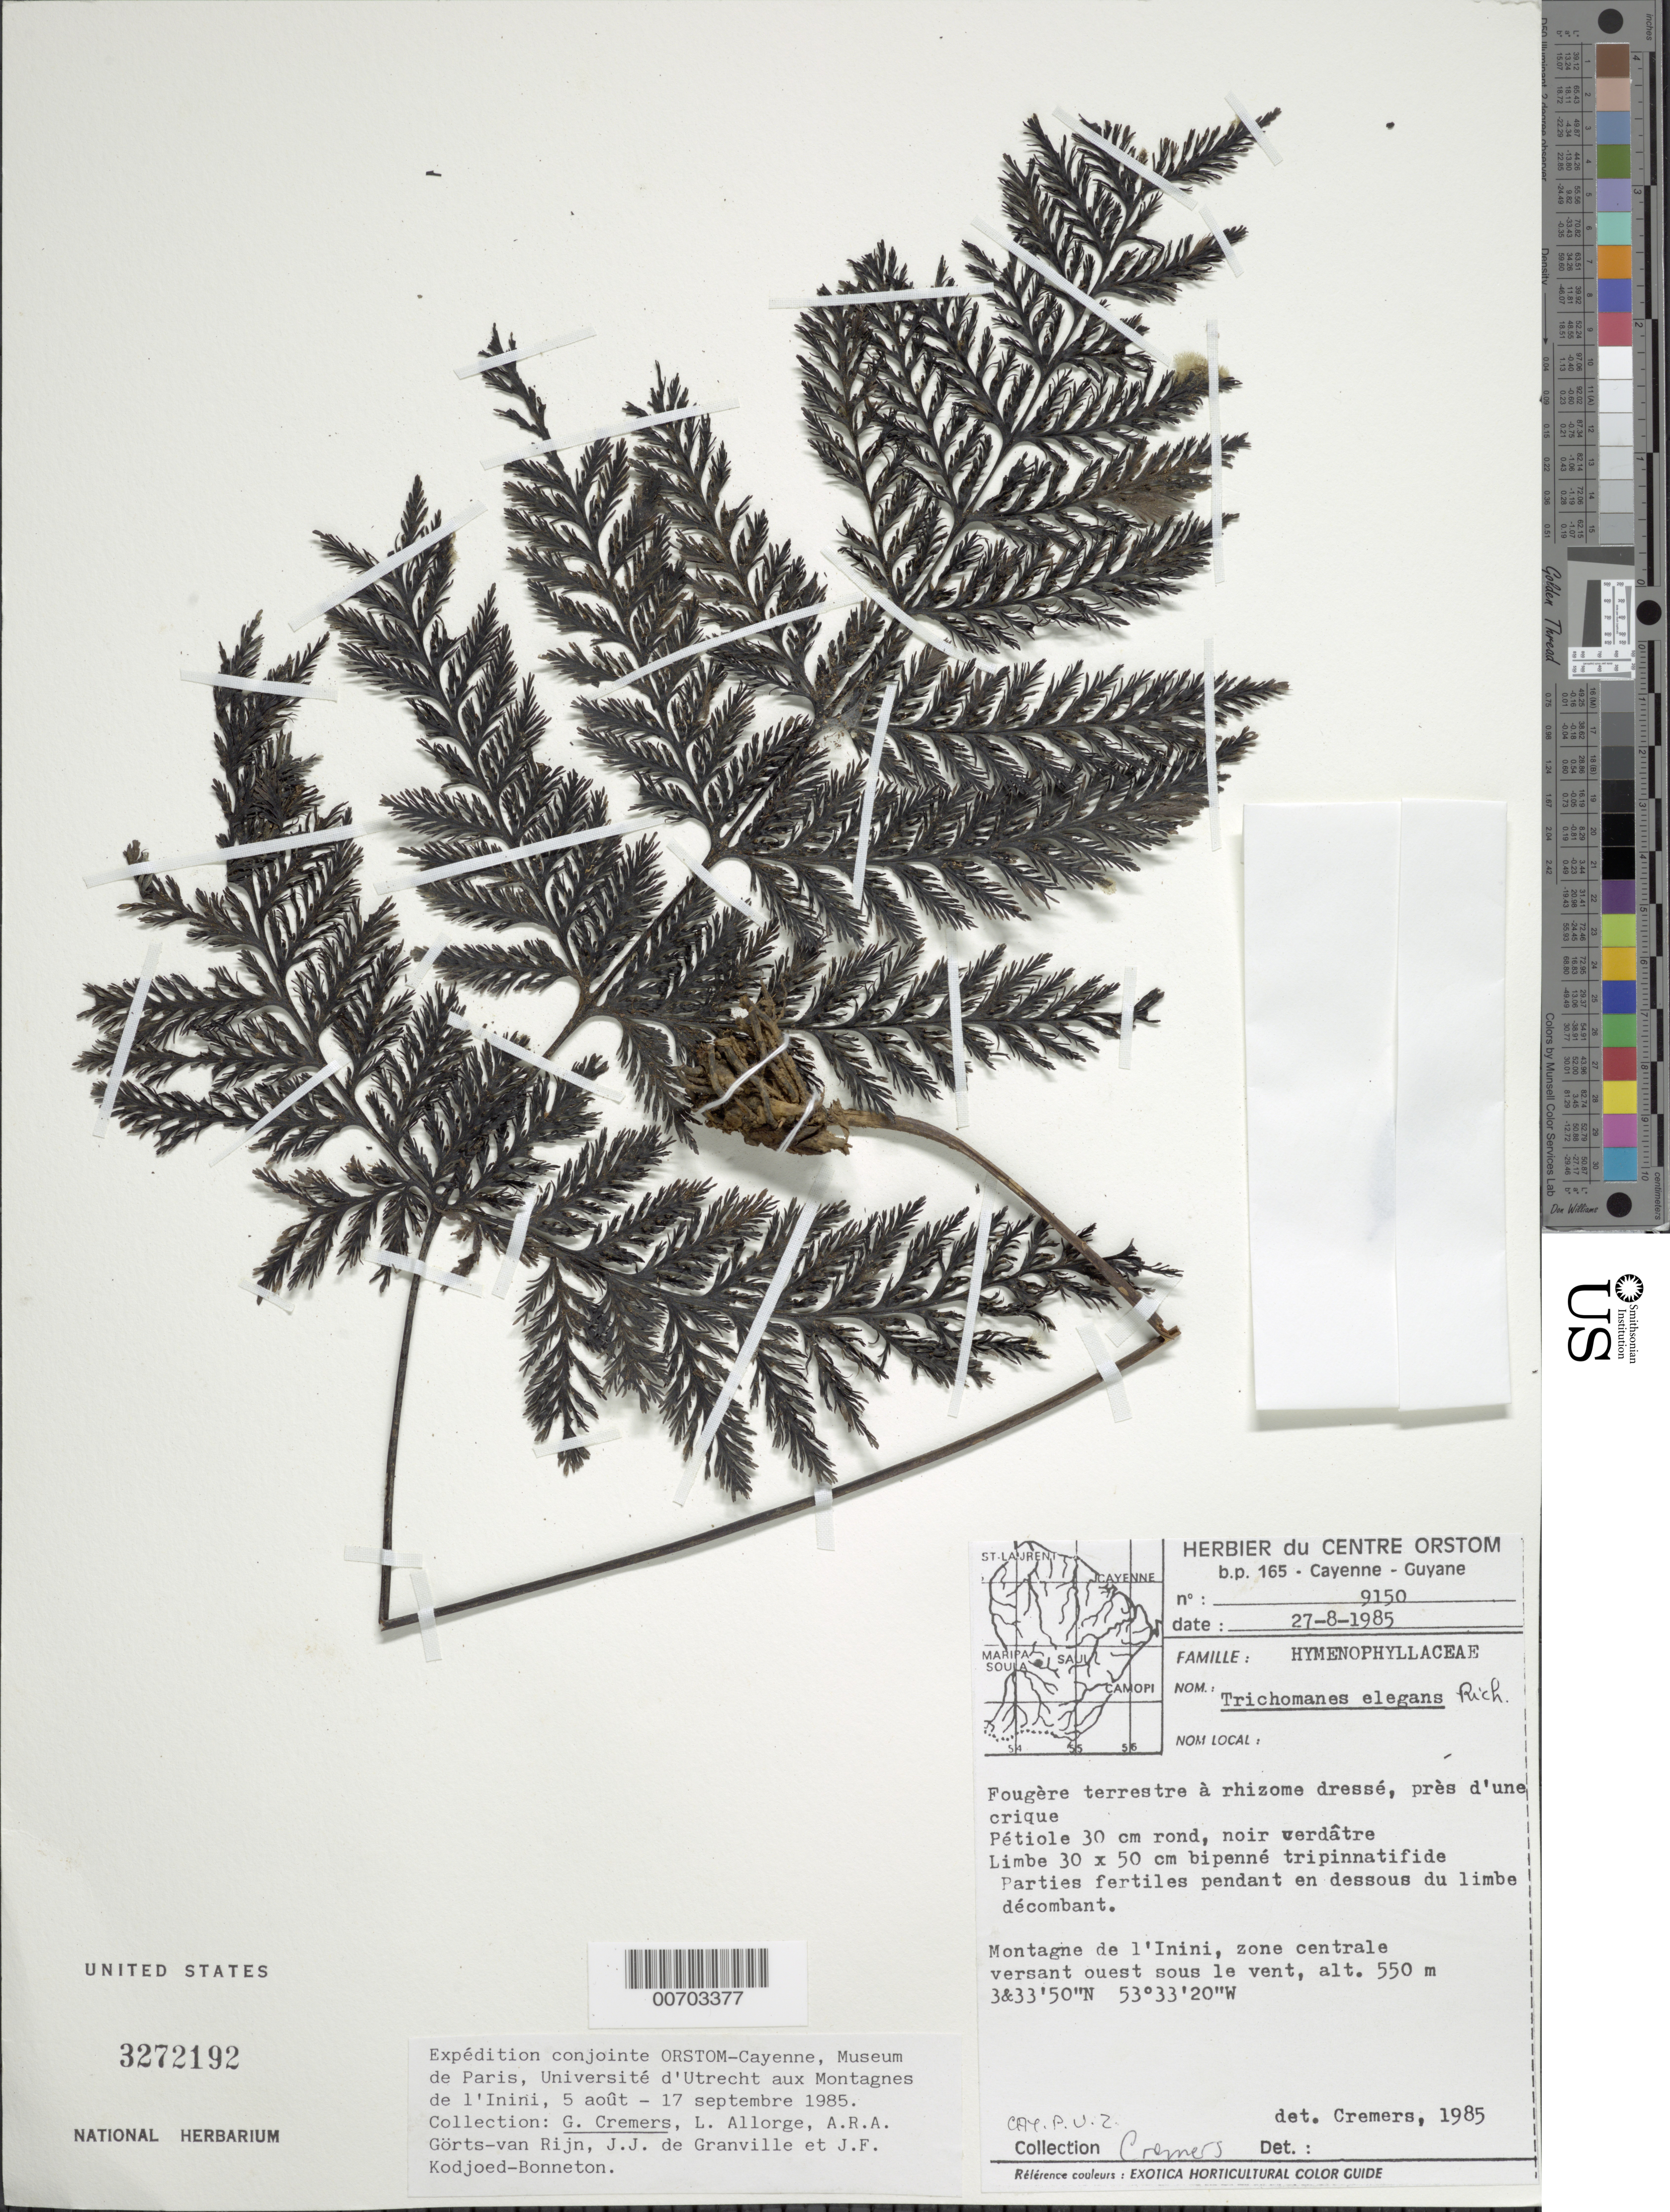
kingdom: Plantae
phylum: Tracheophyta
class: Polypodiopsida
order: Hymenophyllales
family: Hymenophyllaceae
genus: Trichomanes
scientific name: Trichomanes elegans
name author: Rich.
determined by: Cremers, Georges A.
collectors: G. Cremers et al.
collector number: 9150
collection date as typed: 27-Aug-85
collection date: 1985-08-27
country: French Guiana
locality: Montagne de l'Inini, Bassin de l'Inini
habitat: Near creek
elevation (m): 550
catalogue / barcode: US 3272192